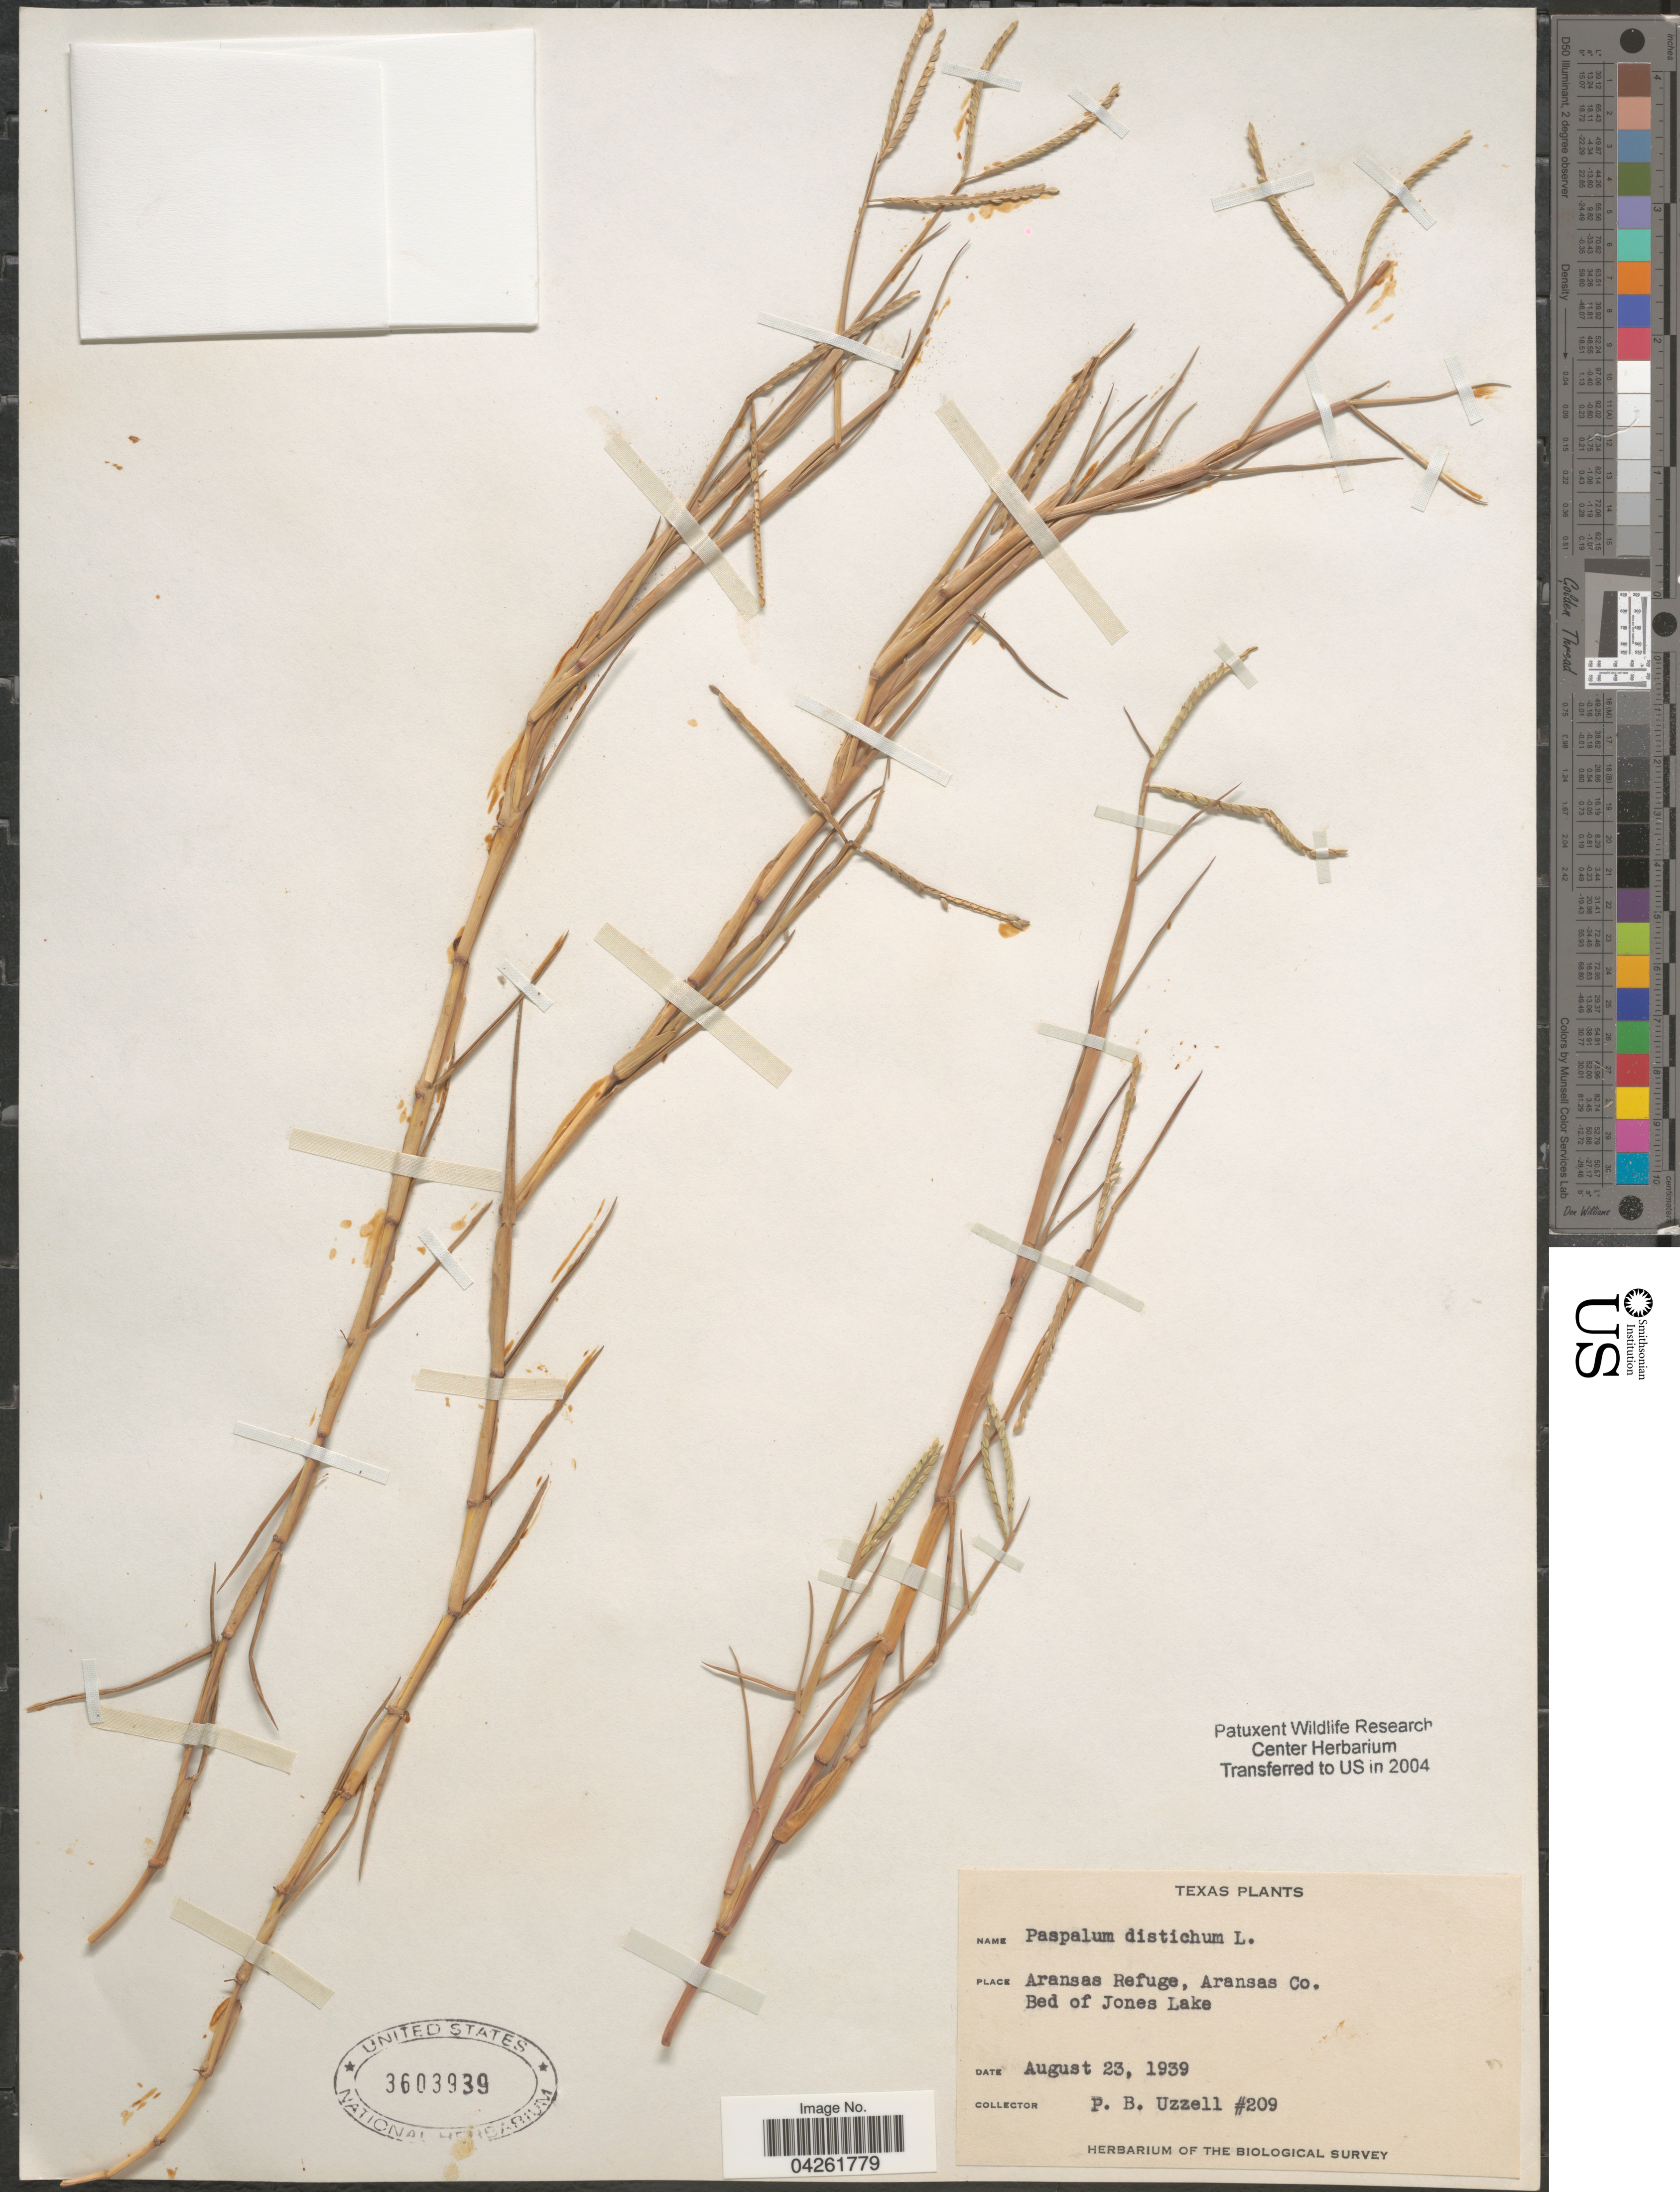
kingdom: Plantae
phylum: Tracheophyta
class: Liliopsida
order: Poales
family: Poaceae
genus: Paspalum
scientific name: Paspalum distichum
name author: L.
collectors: P. Uzzell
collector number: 209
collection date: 1939-08-23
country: United States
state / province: Texas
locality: Aransas Refuge, Aransas Co. Bed of Jones Lake. The Biological Survey.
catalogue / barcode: US 3603939